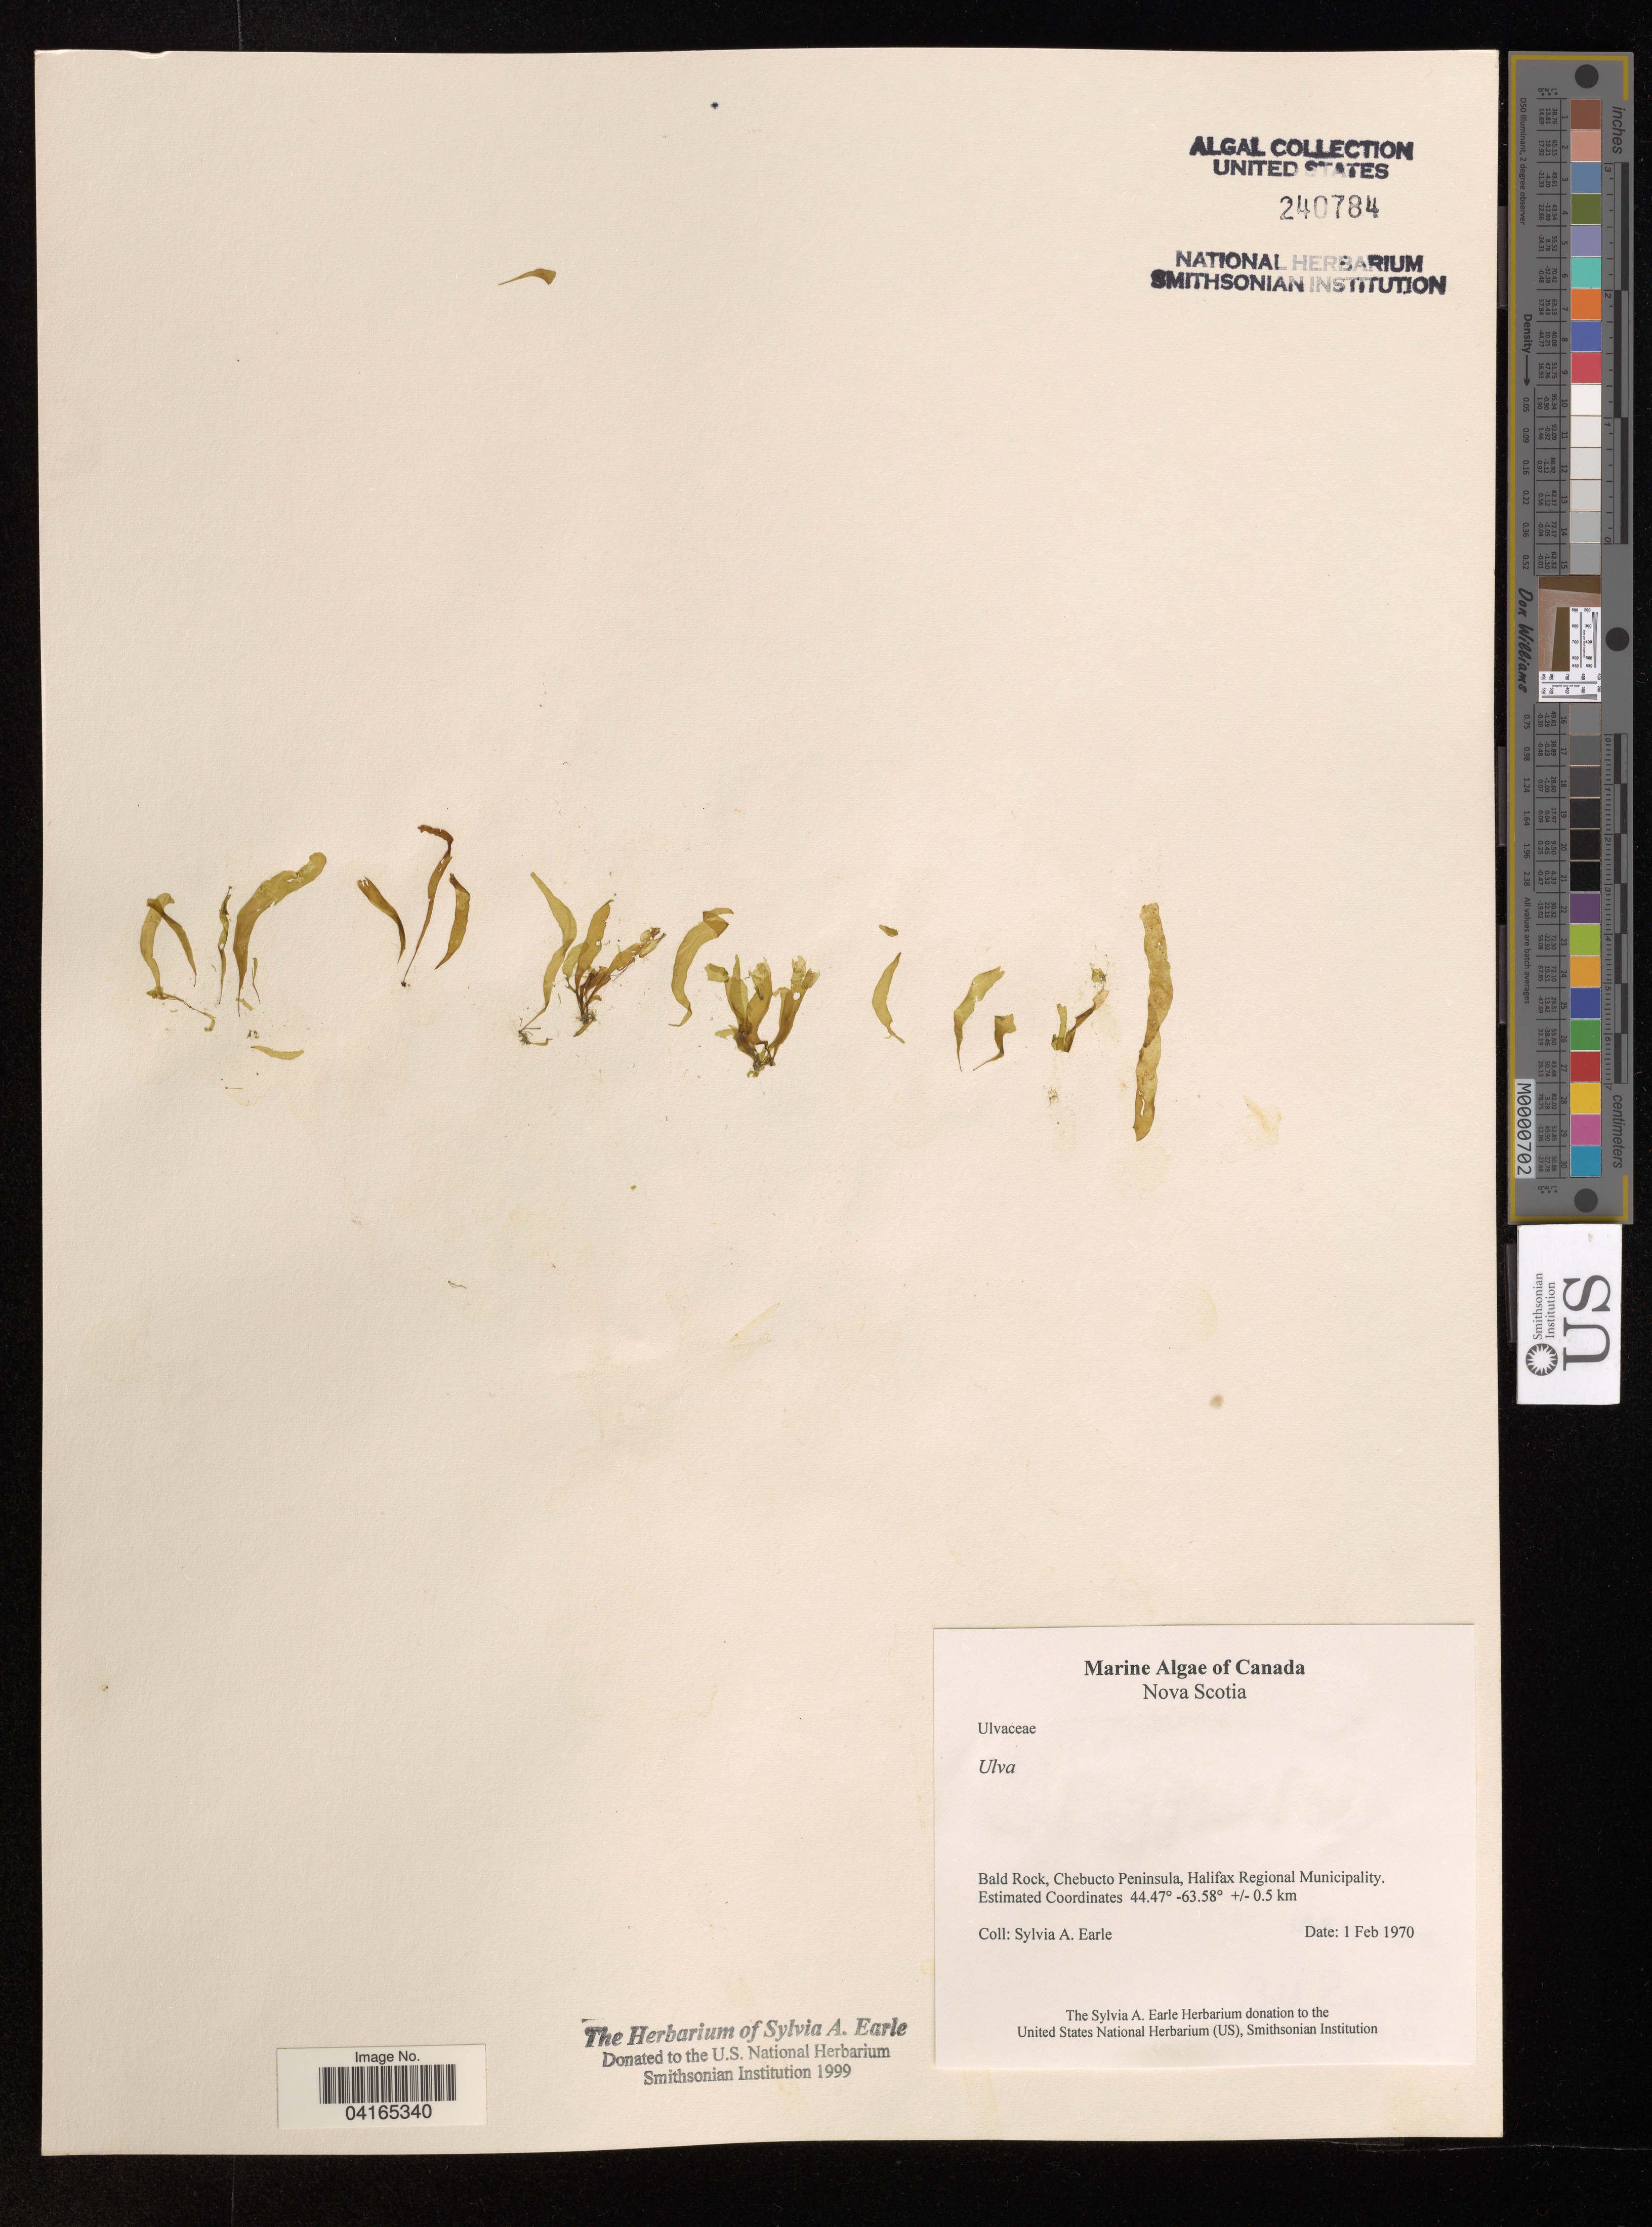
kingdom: Plantae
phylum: Chlorophyta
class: Ulvophyceae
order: Ulvales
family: Ulvaceae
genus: Ulva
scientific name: Ulva sp.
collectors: S. A. Earle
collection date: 1970-02-01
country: Canada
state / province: Nova Scotia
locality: Bald Rock. Chebucto Peninsula, Halifax Regional Municipality.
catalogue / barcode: US 240784